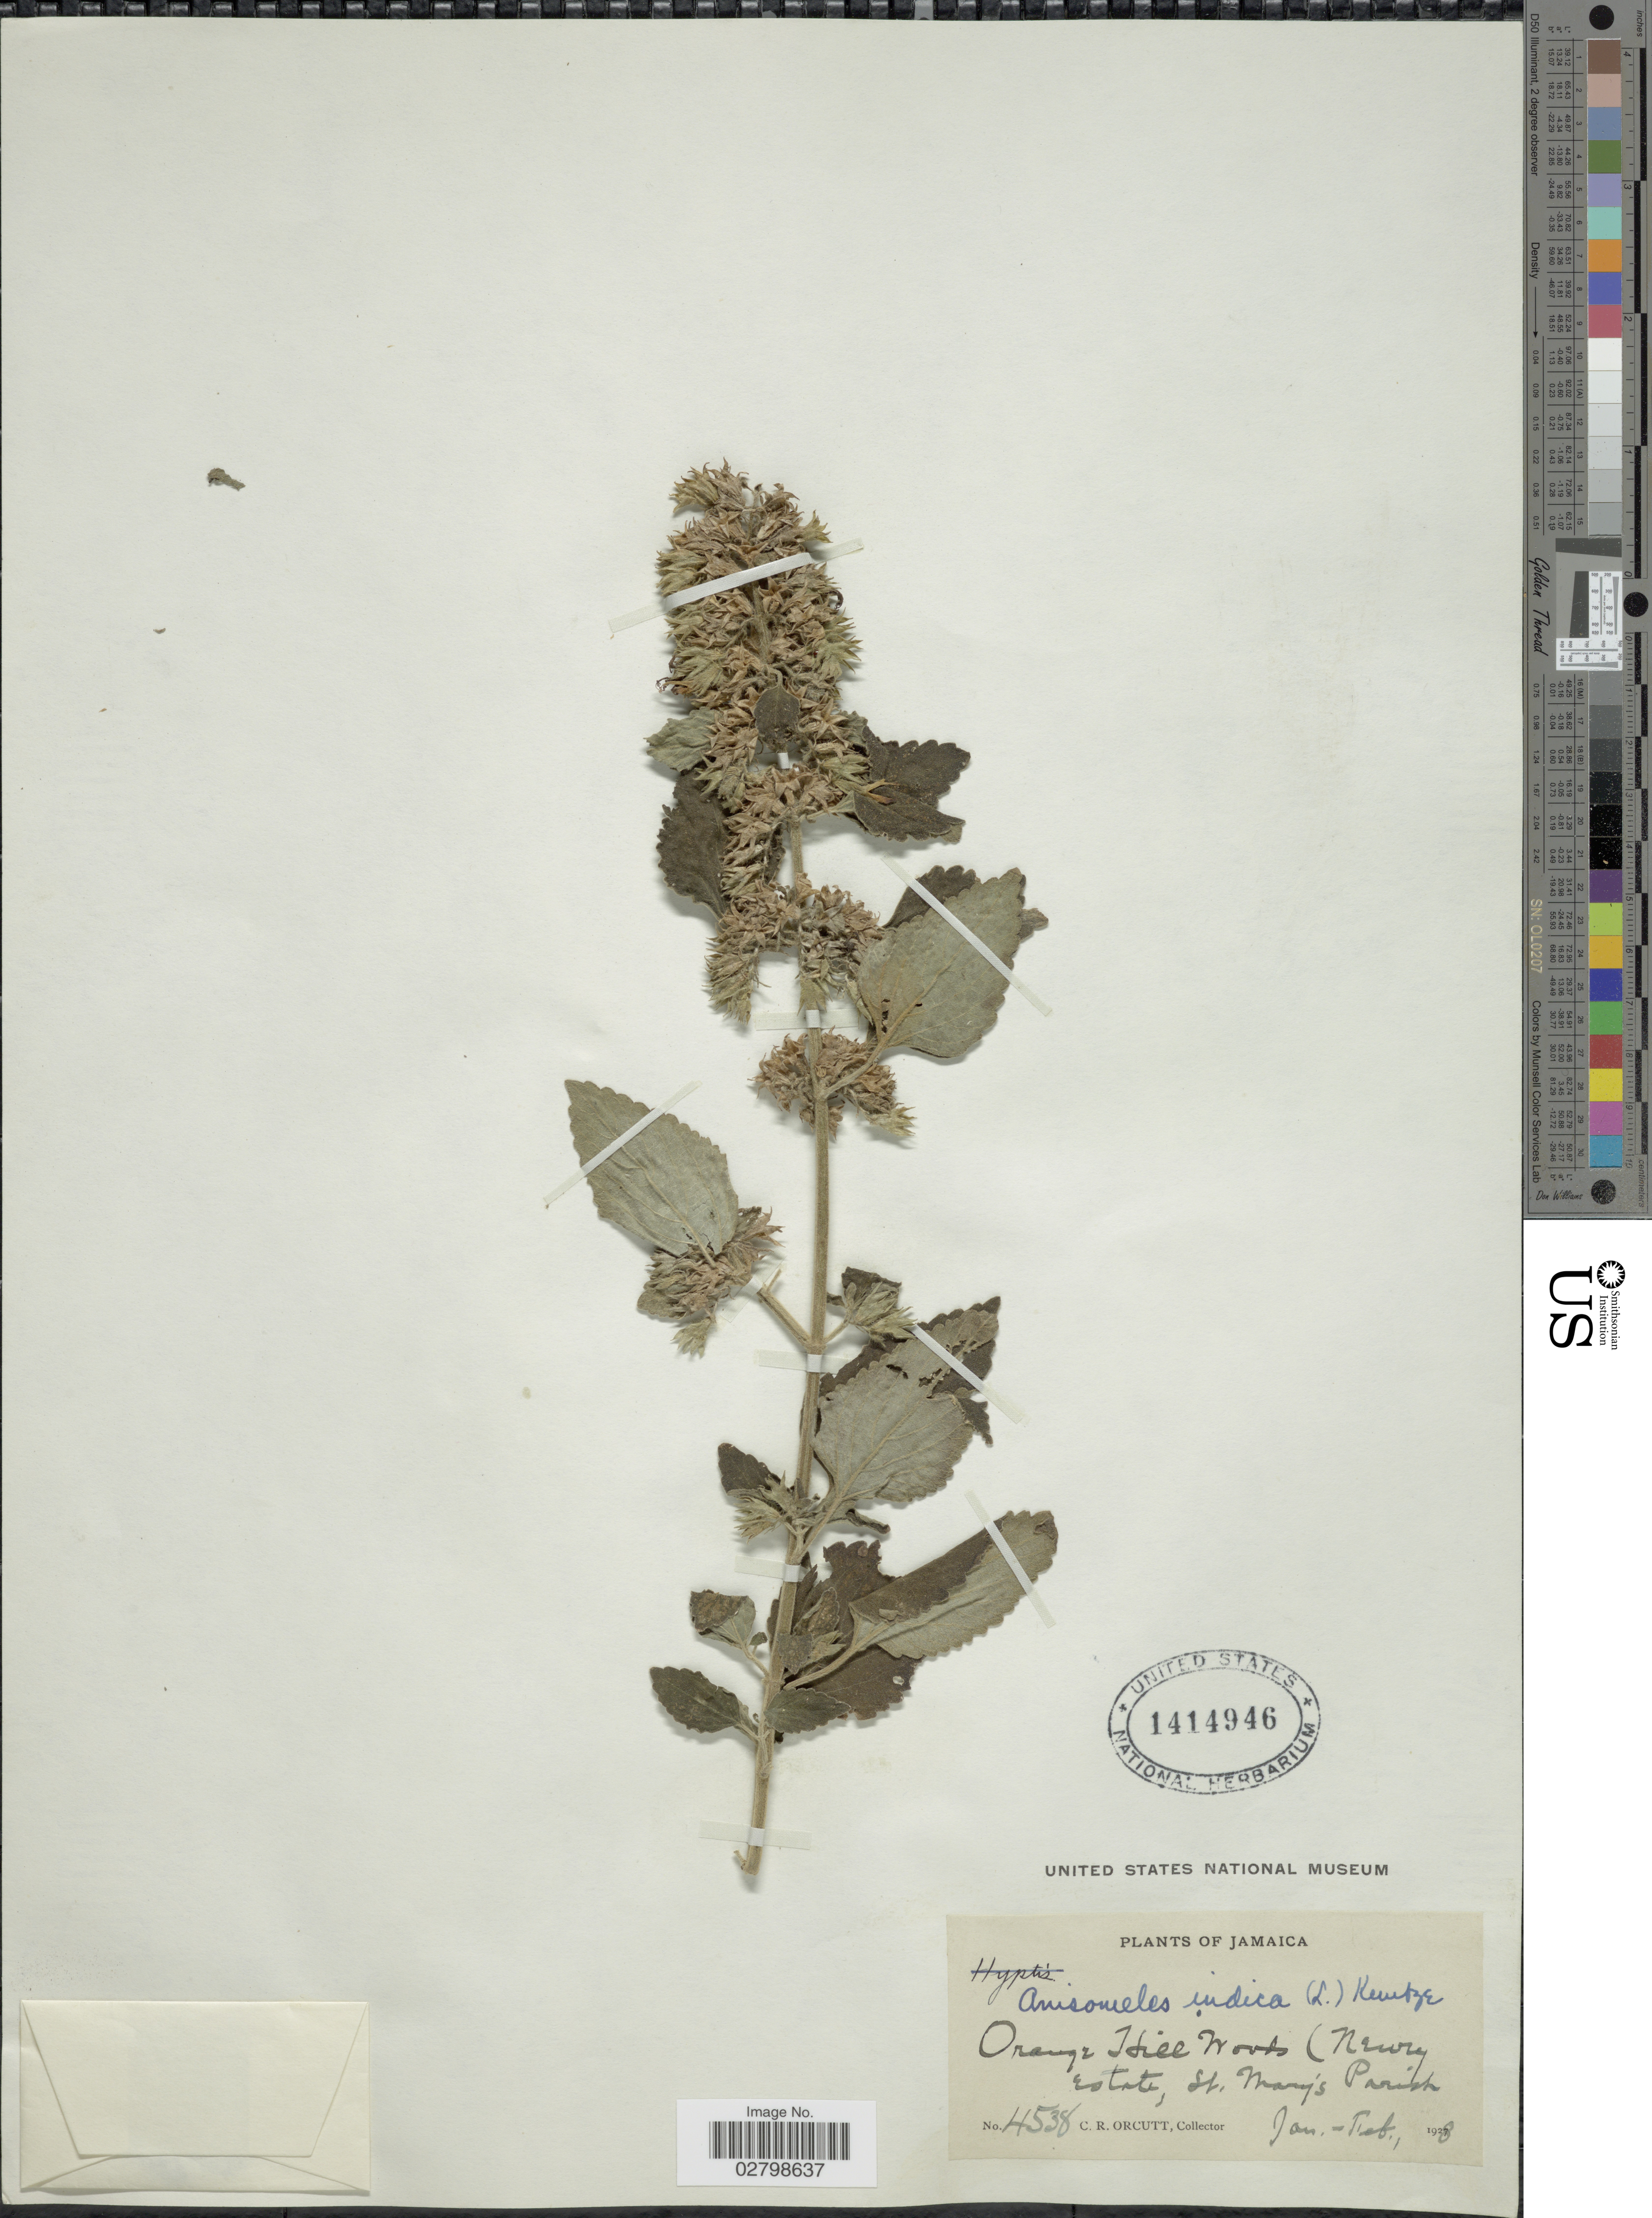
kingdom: Plantae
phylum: Tracheophyta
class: Magnoliopsida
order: Lamiales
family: Lamiaceae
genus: Anisomeles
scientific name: Anisomeles indica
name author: (L.) Kuntze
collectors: C. R. Orcutt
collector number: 4538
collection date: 1928-01/1928-02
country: Jamaica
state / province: Saint Mary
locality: Orange Hill Woods (Newry Estate, St. Mary's Parish.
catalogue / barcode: US 1414946